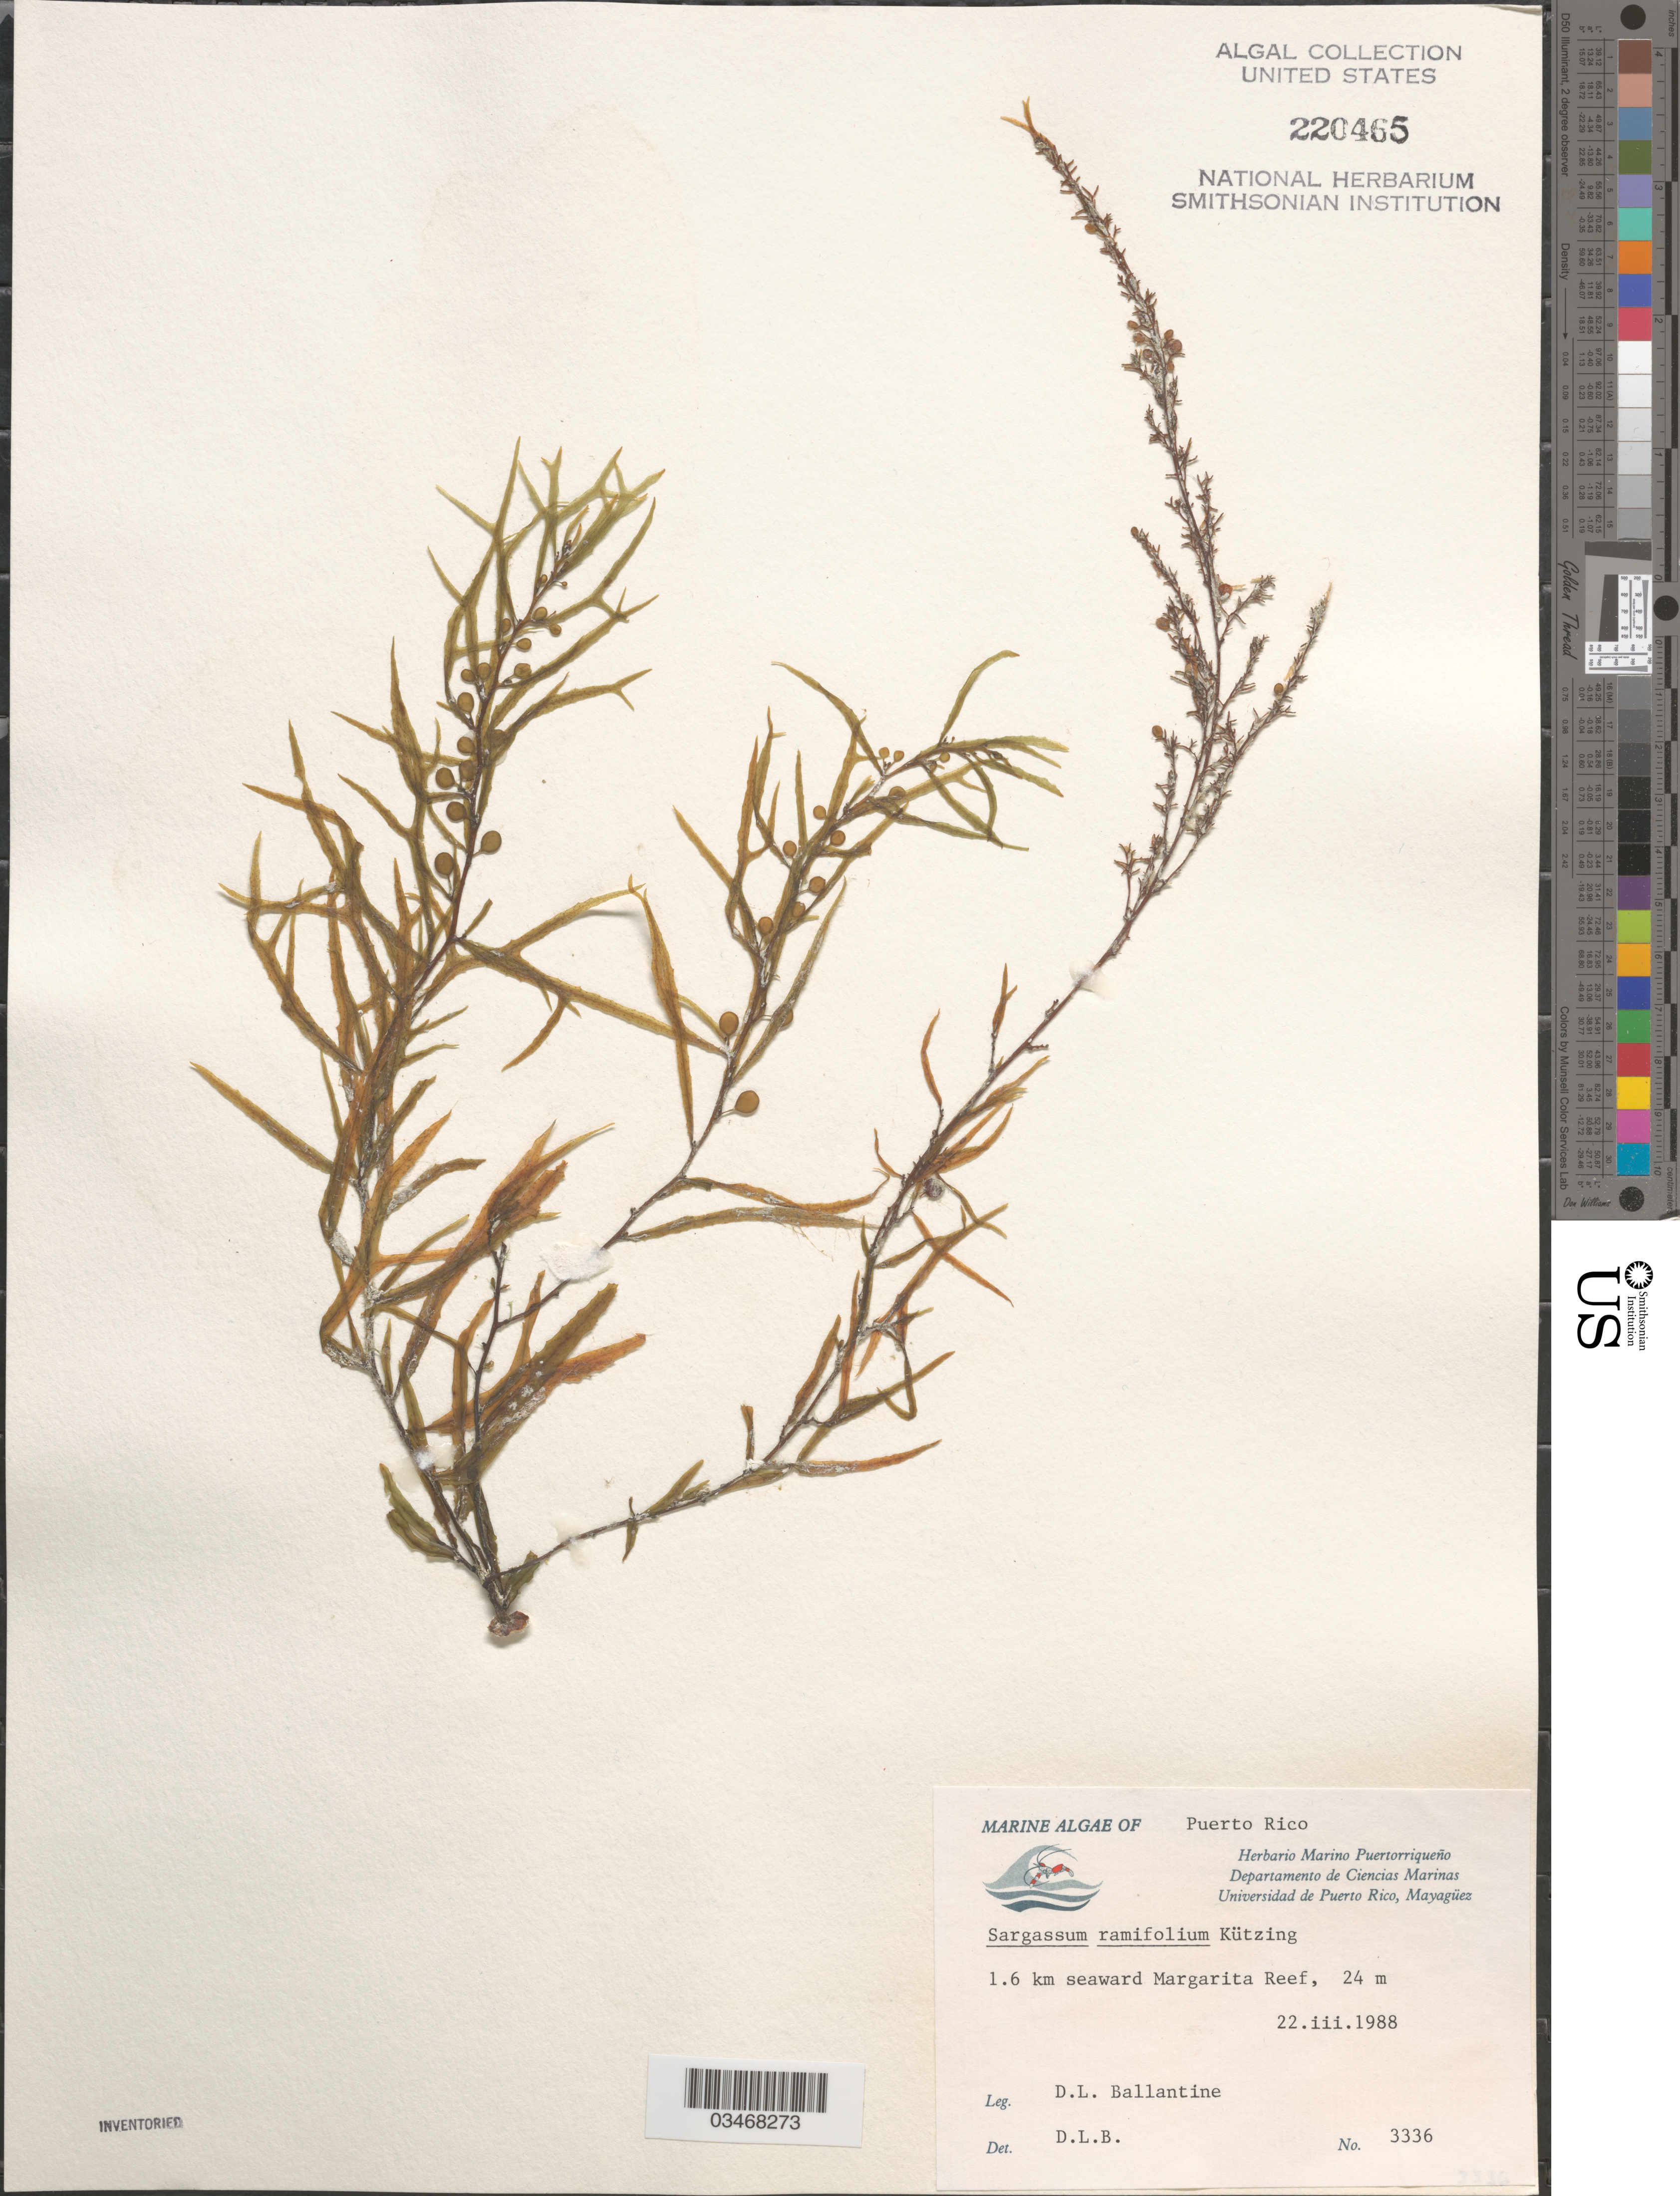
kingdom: Chromista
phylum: Ochrophyta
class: Phaeophyceae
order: Fucales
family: Sargassaceae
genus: Sargassum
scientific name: Sargassum ramifolium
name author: Kütz.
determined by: Ballantine, D. L.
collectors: D.L. Ballantine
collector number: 3336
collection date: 1988-03-22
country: Puerto Rico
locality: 1.6 km seaward Margarita Reef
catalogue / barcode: US 220465